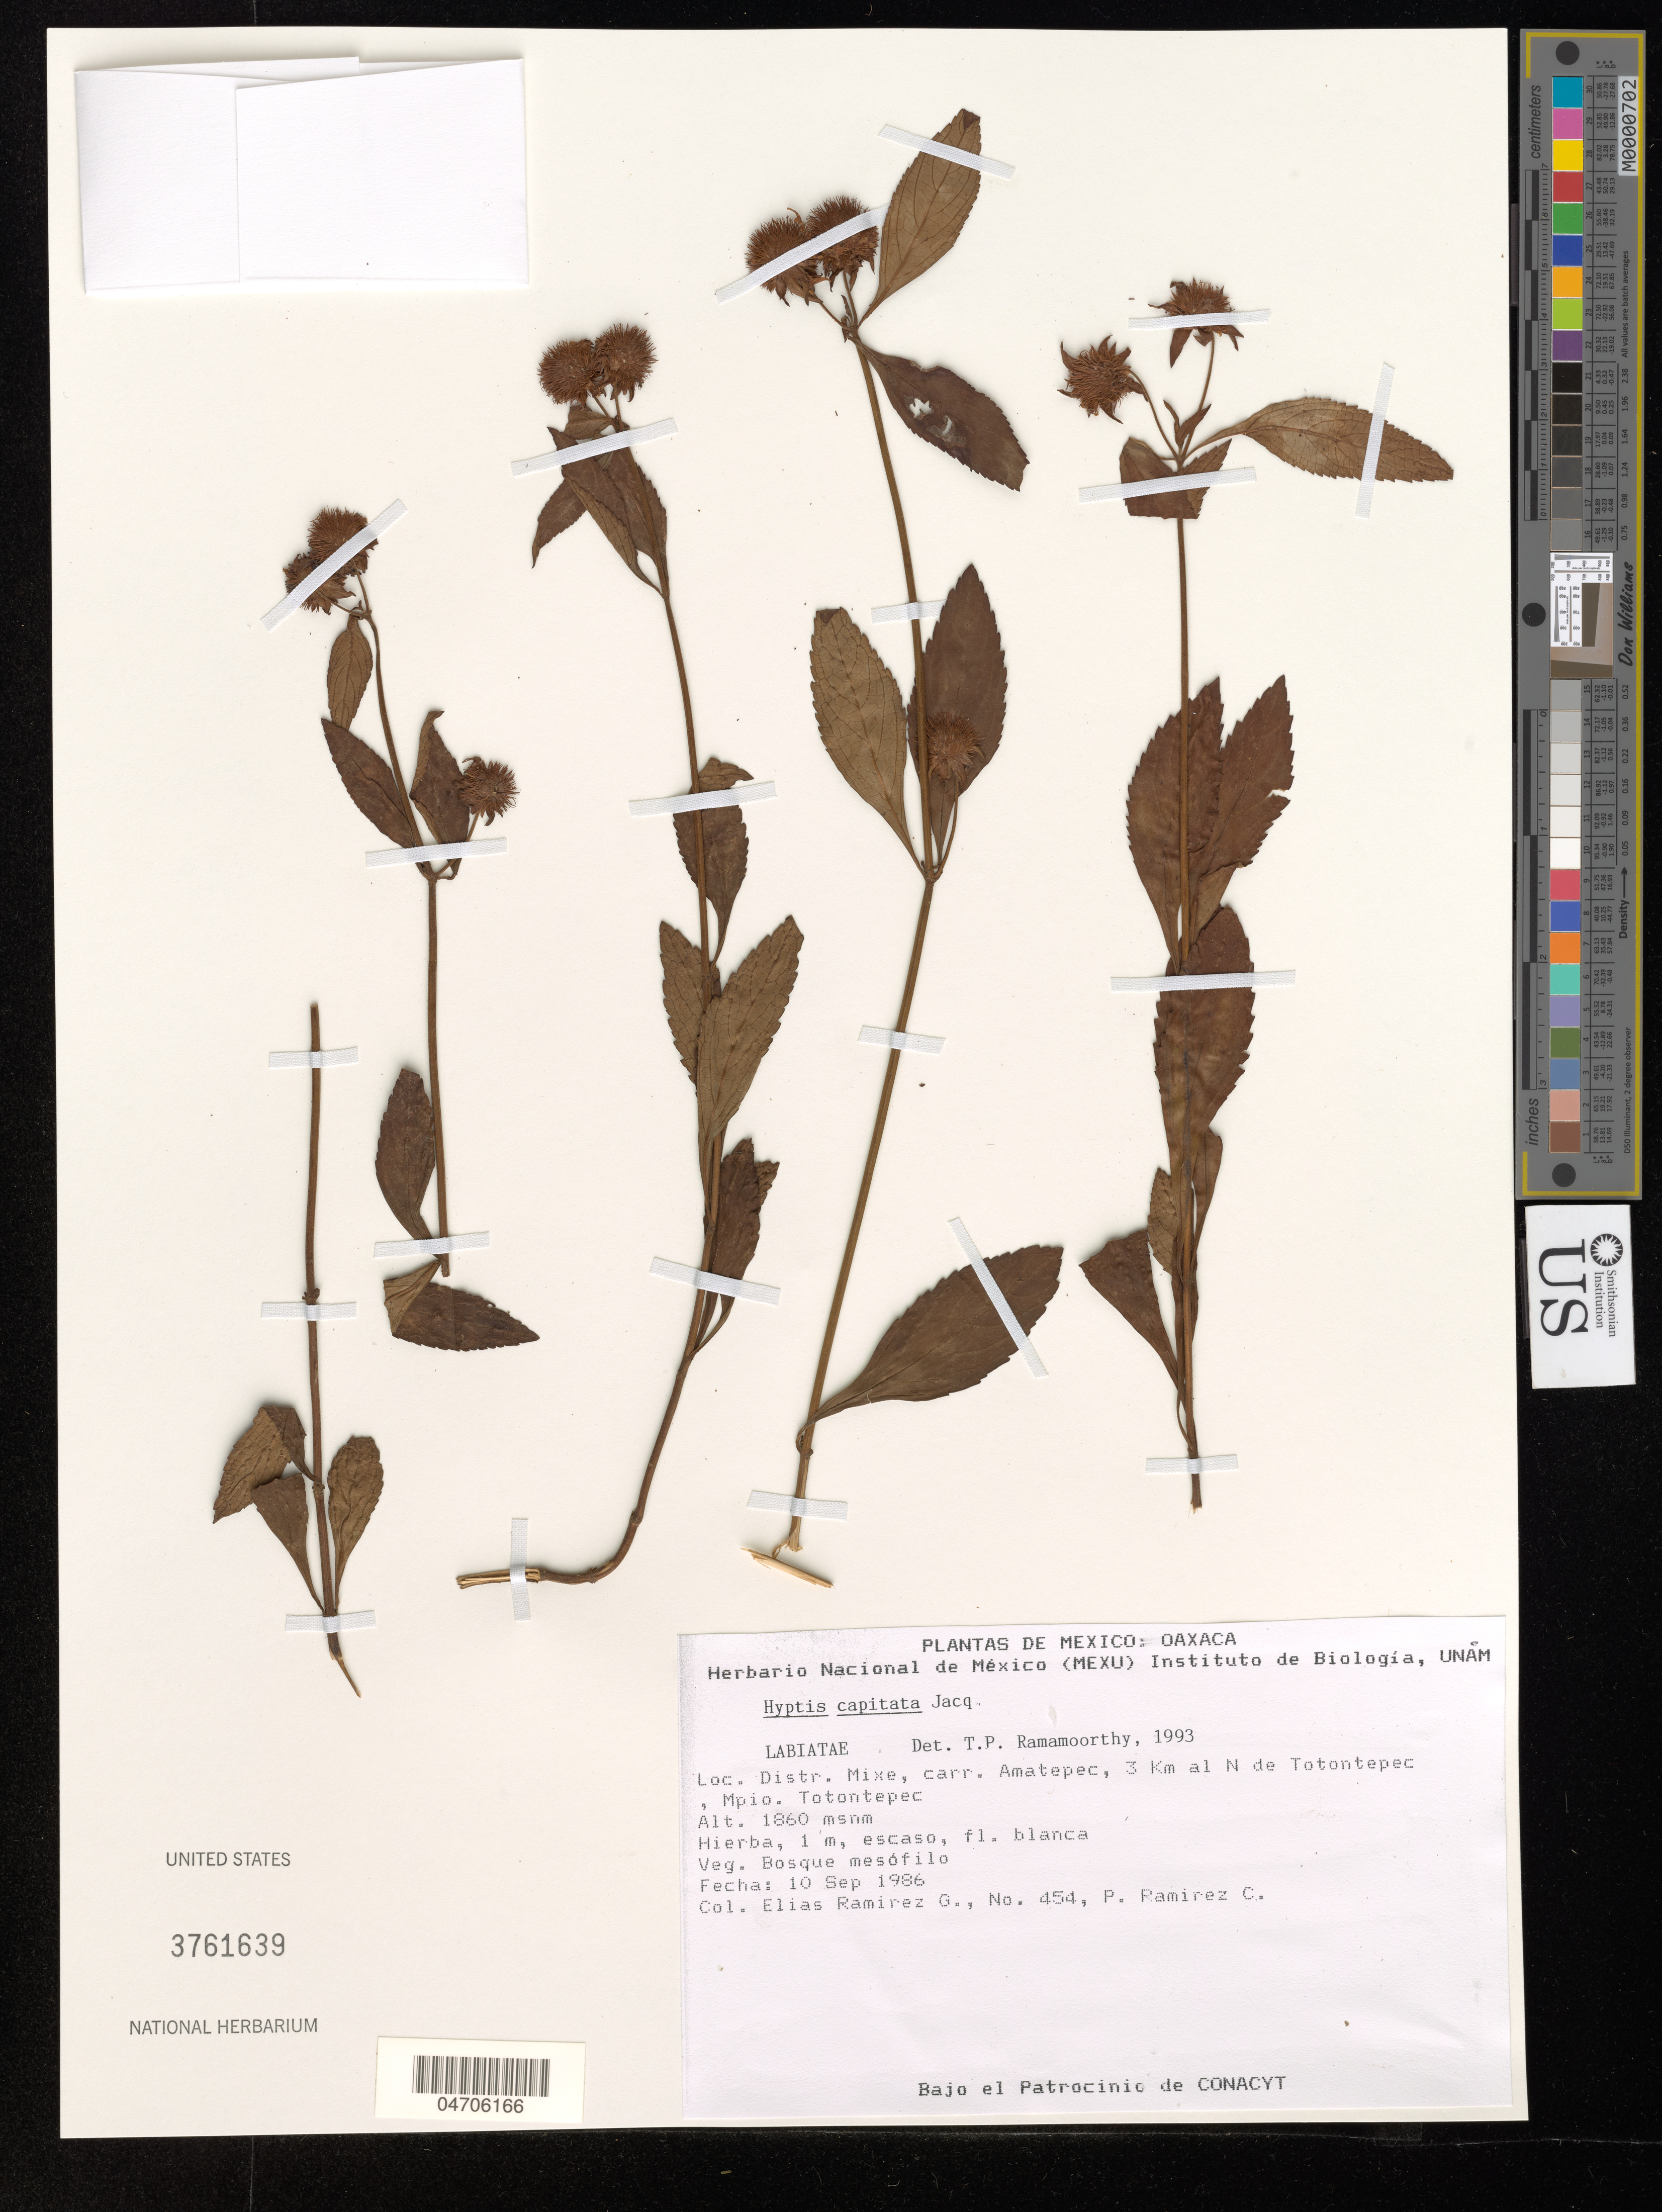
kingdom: Plantae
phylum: Tracheophyta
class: Magnoliopsida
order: Lamiales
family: Lamiaceae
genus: Hyptis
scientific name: Hyptis capitata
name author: Jacq.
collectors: E. Ramirez G. & P. Ramirez C.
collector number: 454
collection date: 1986-09-10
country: Mexico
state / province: Oaxaca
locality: Distr. Mixe, carr. Amatepec, 3 Km al N de Totontepec, Mpio. Totontepec.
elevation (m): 1860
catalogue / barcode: US 3761639